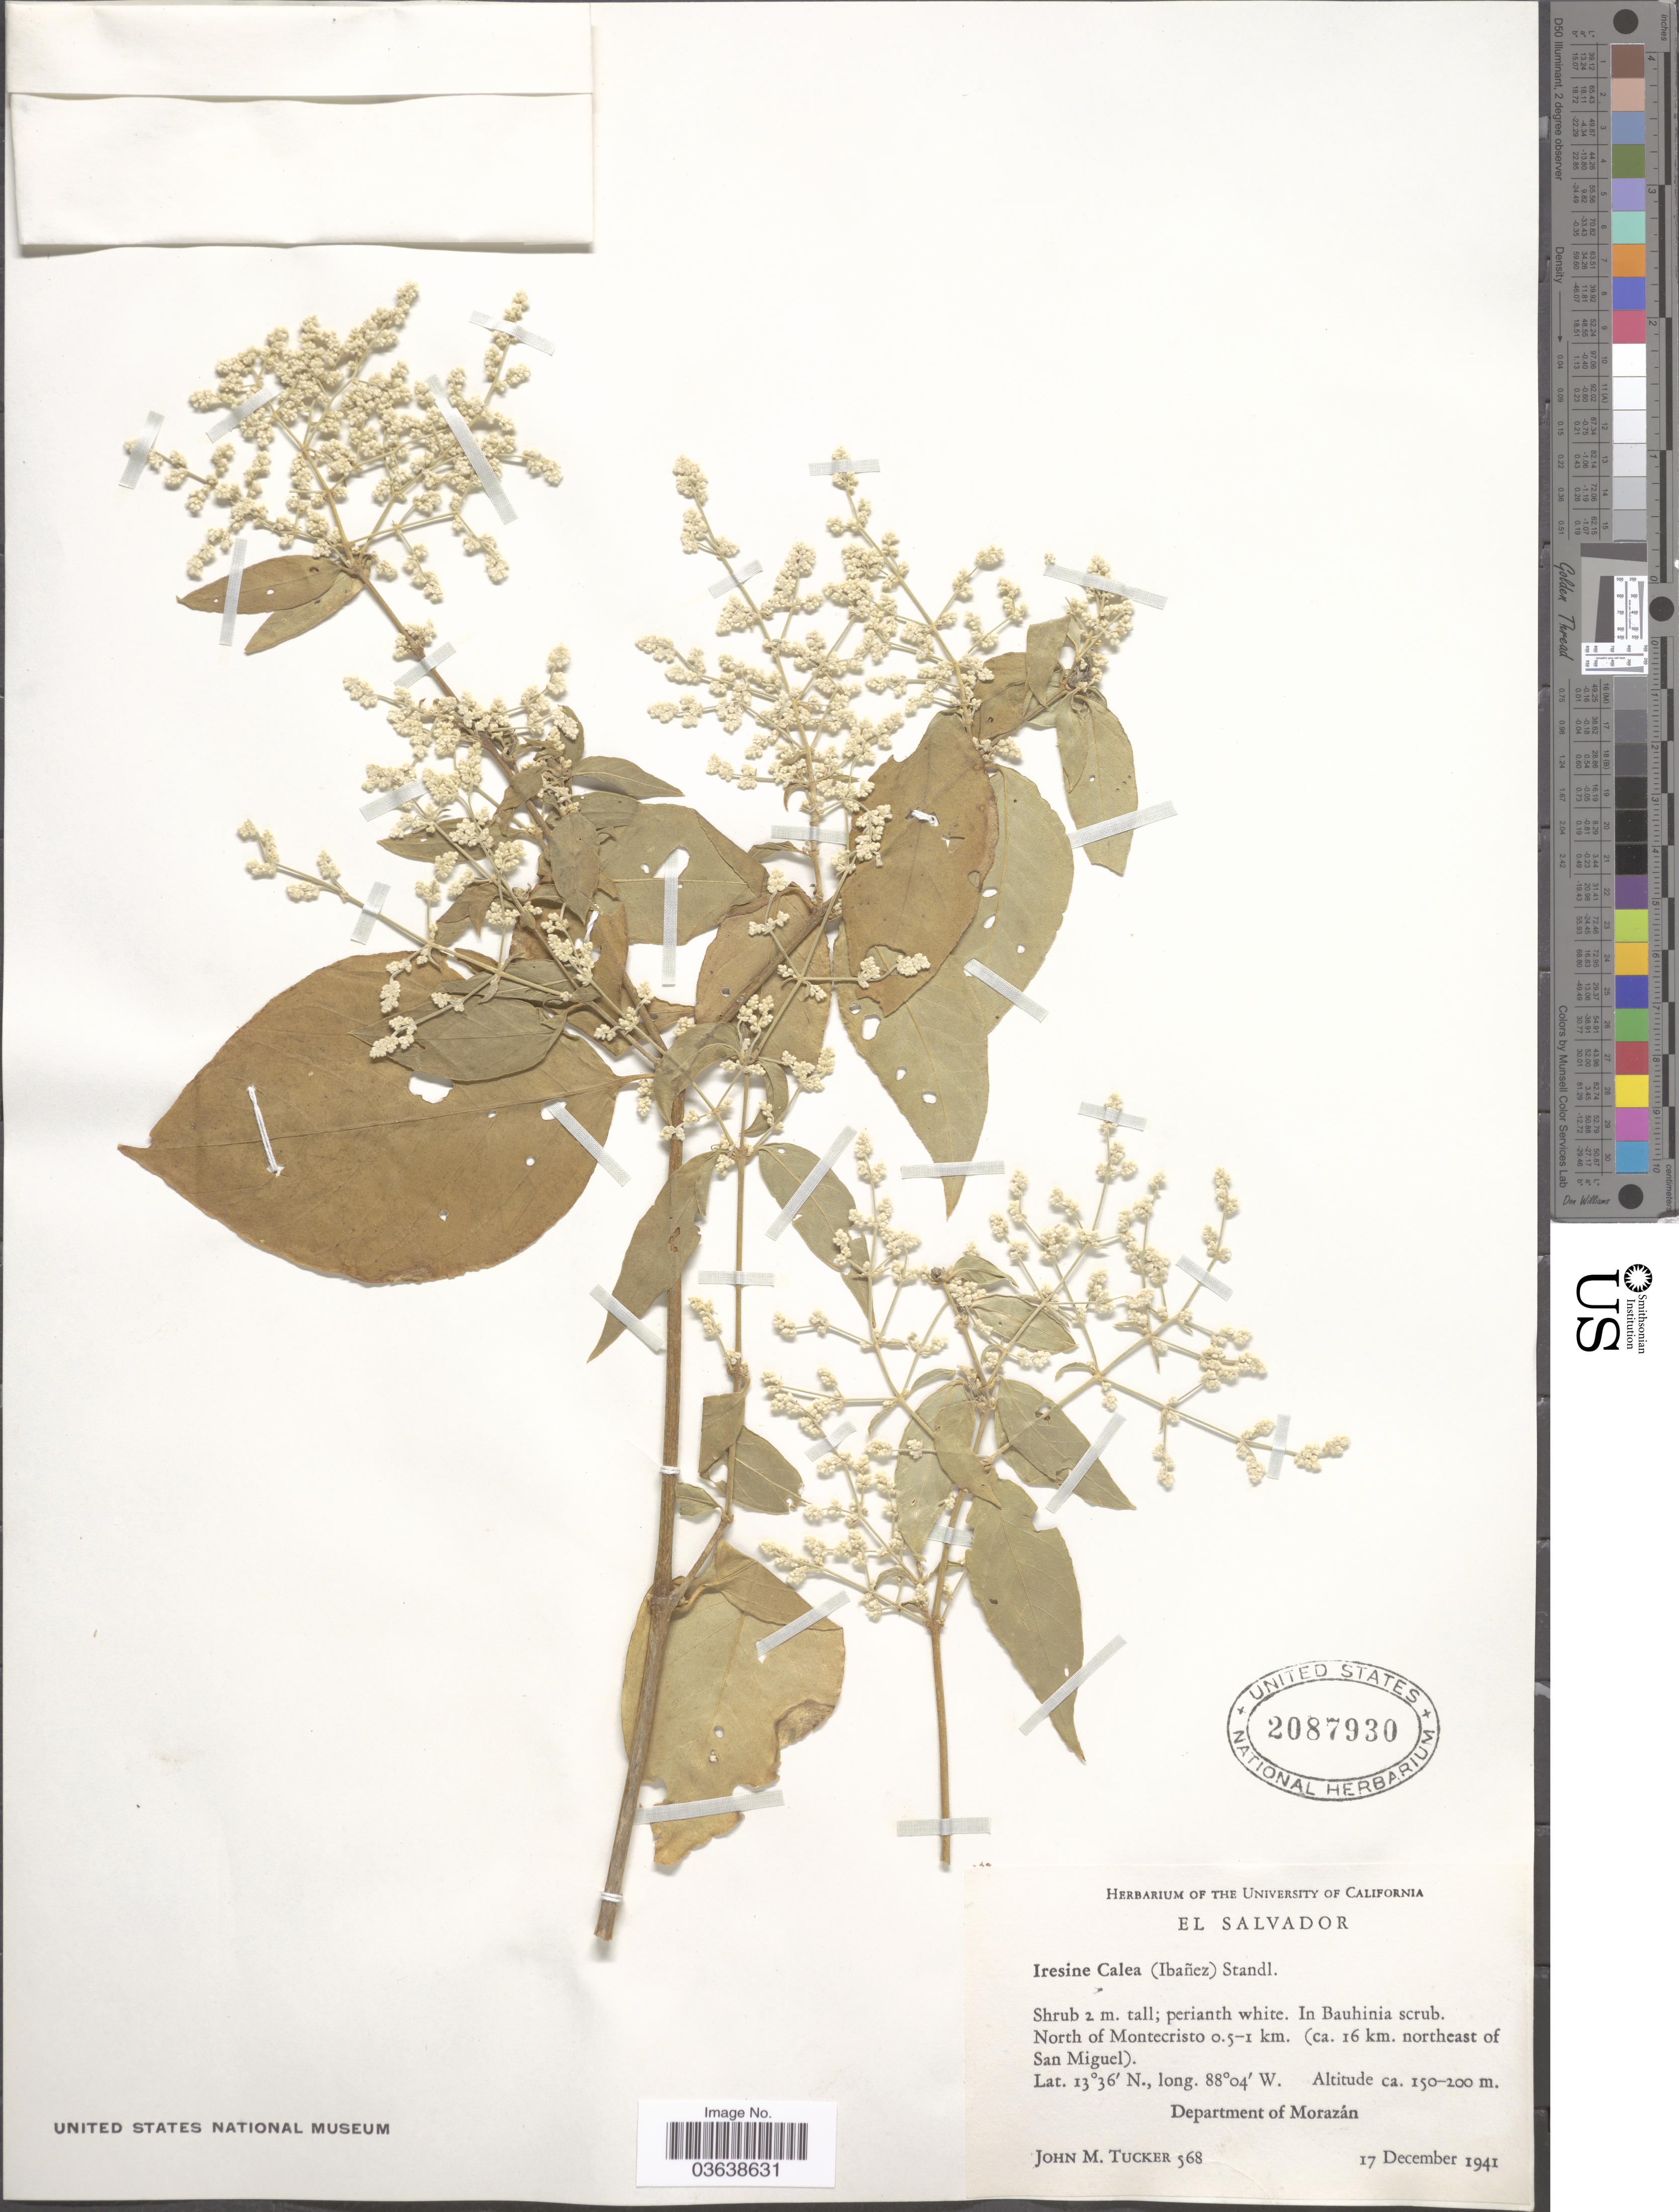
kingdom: Plantae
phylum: Tracheophyta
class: Magnoliopsida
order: Caryophyllales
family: Amaranthaceae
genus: Iresine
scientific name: Iresine calea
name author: (Ibáñez) Standl.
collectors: J. M. Tucker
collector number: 568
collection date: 1941-12-17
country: El Salvador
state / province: Morazan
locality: North of Montecristo 0.5-1 km. (ca. 16 km. northeast of San Miguel). Department of Morazán.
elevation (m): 150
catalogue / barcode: US 2087930